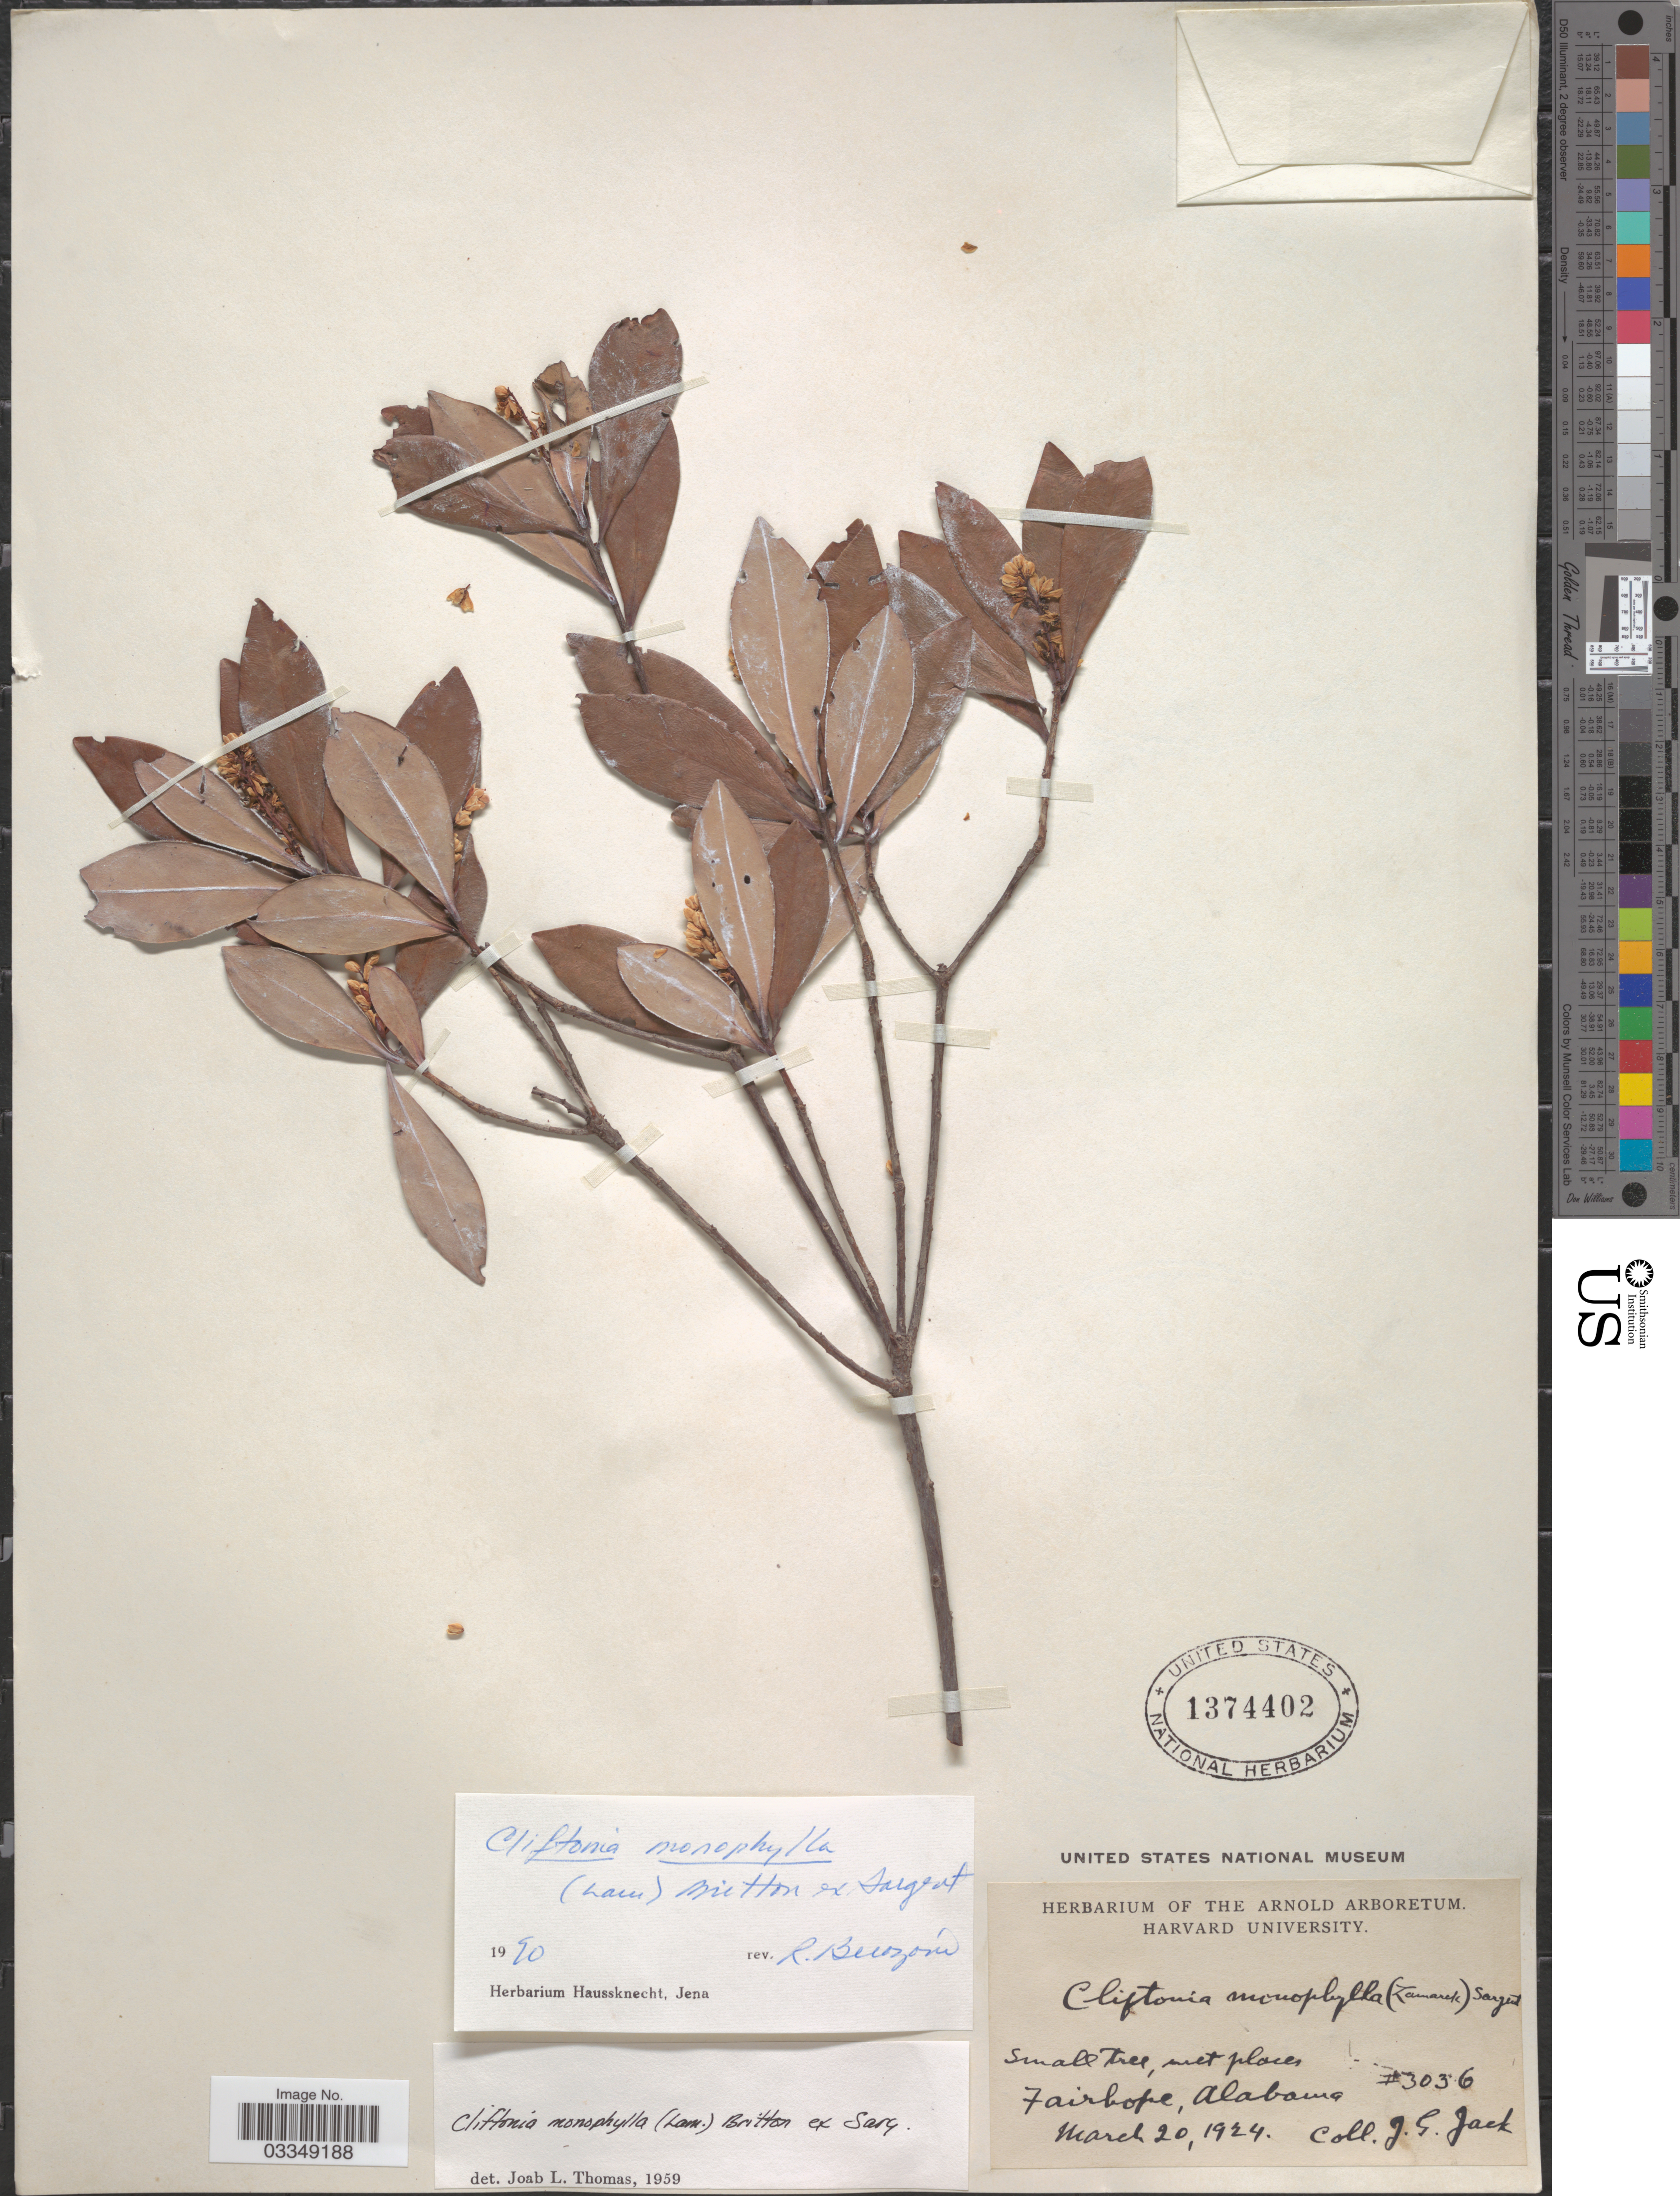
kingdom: Plantae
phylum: Tracheophyta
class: Magnoliopsida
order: Ericales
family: Cyrillaceae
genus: Cliftonia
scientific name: Cliftonia monophylla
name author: (Lam.) Britton ex Sarg.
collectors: J. G. Jack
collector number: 3036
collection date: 1924-03-20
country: United States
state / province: Alabama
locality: Fairhope.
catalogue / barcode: US 1374402